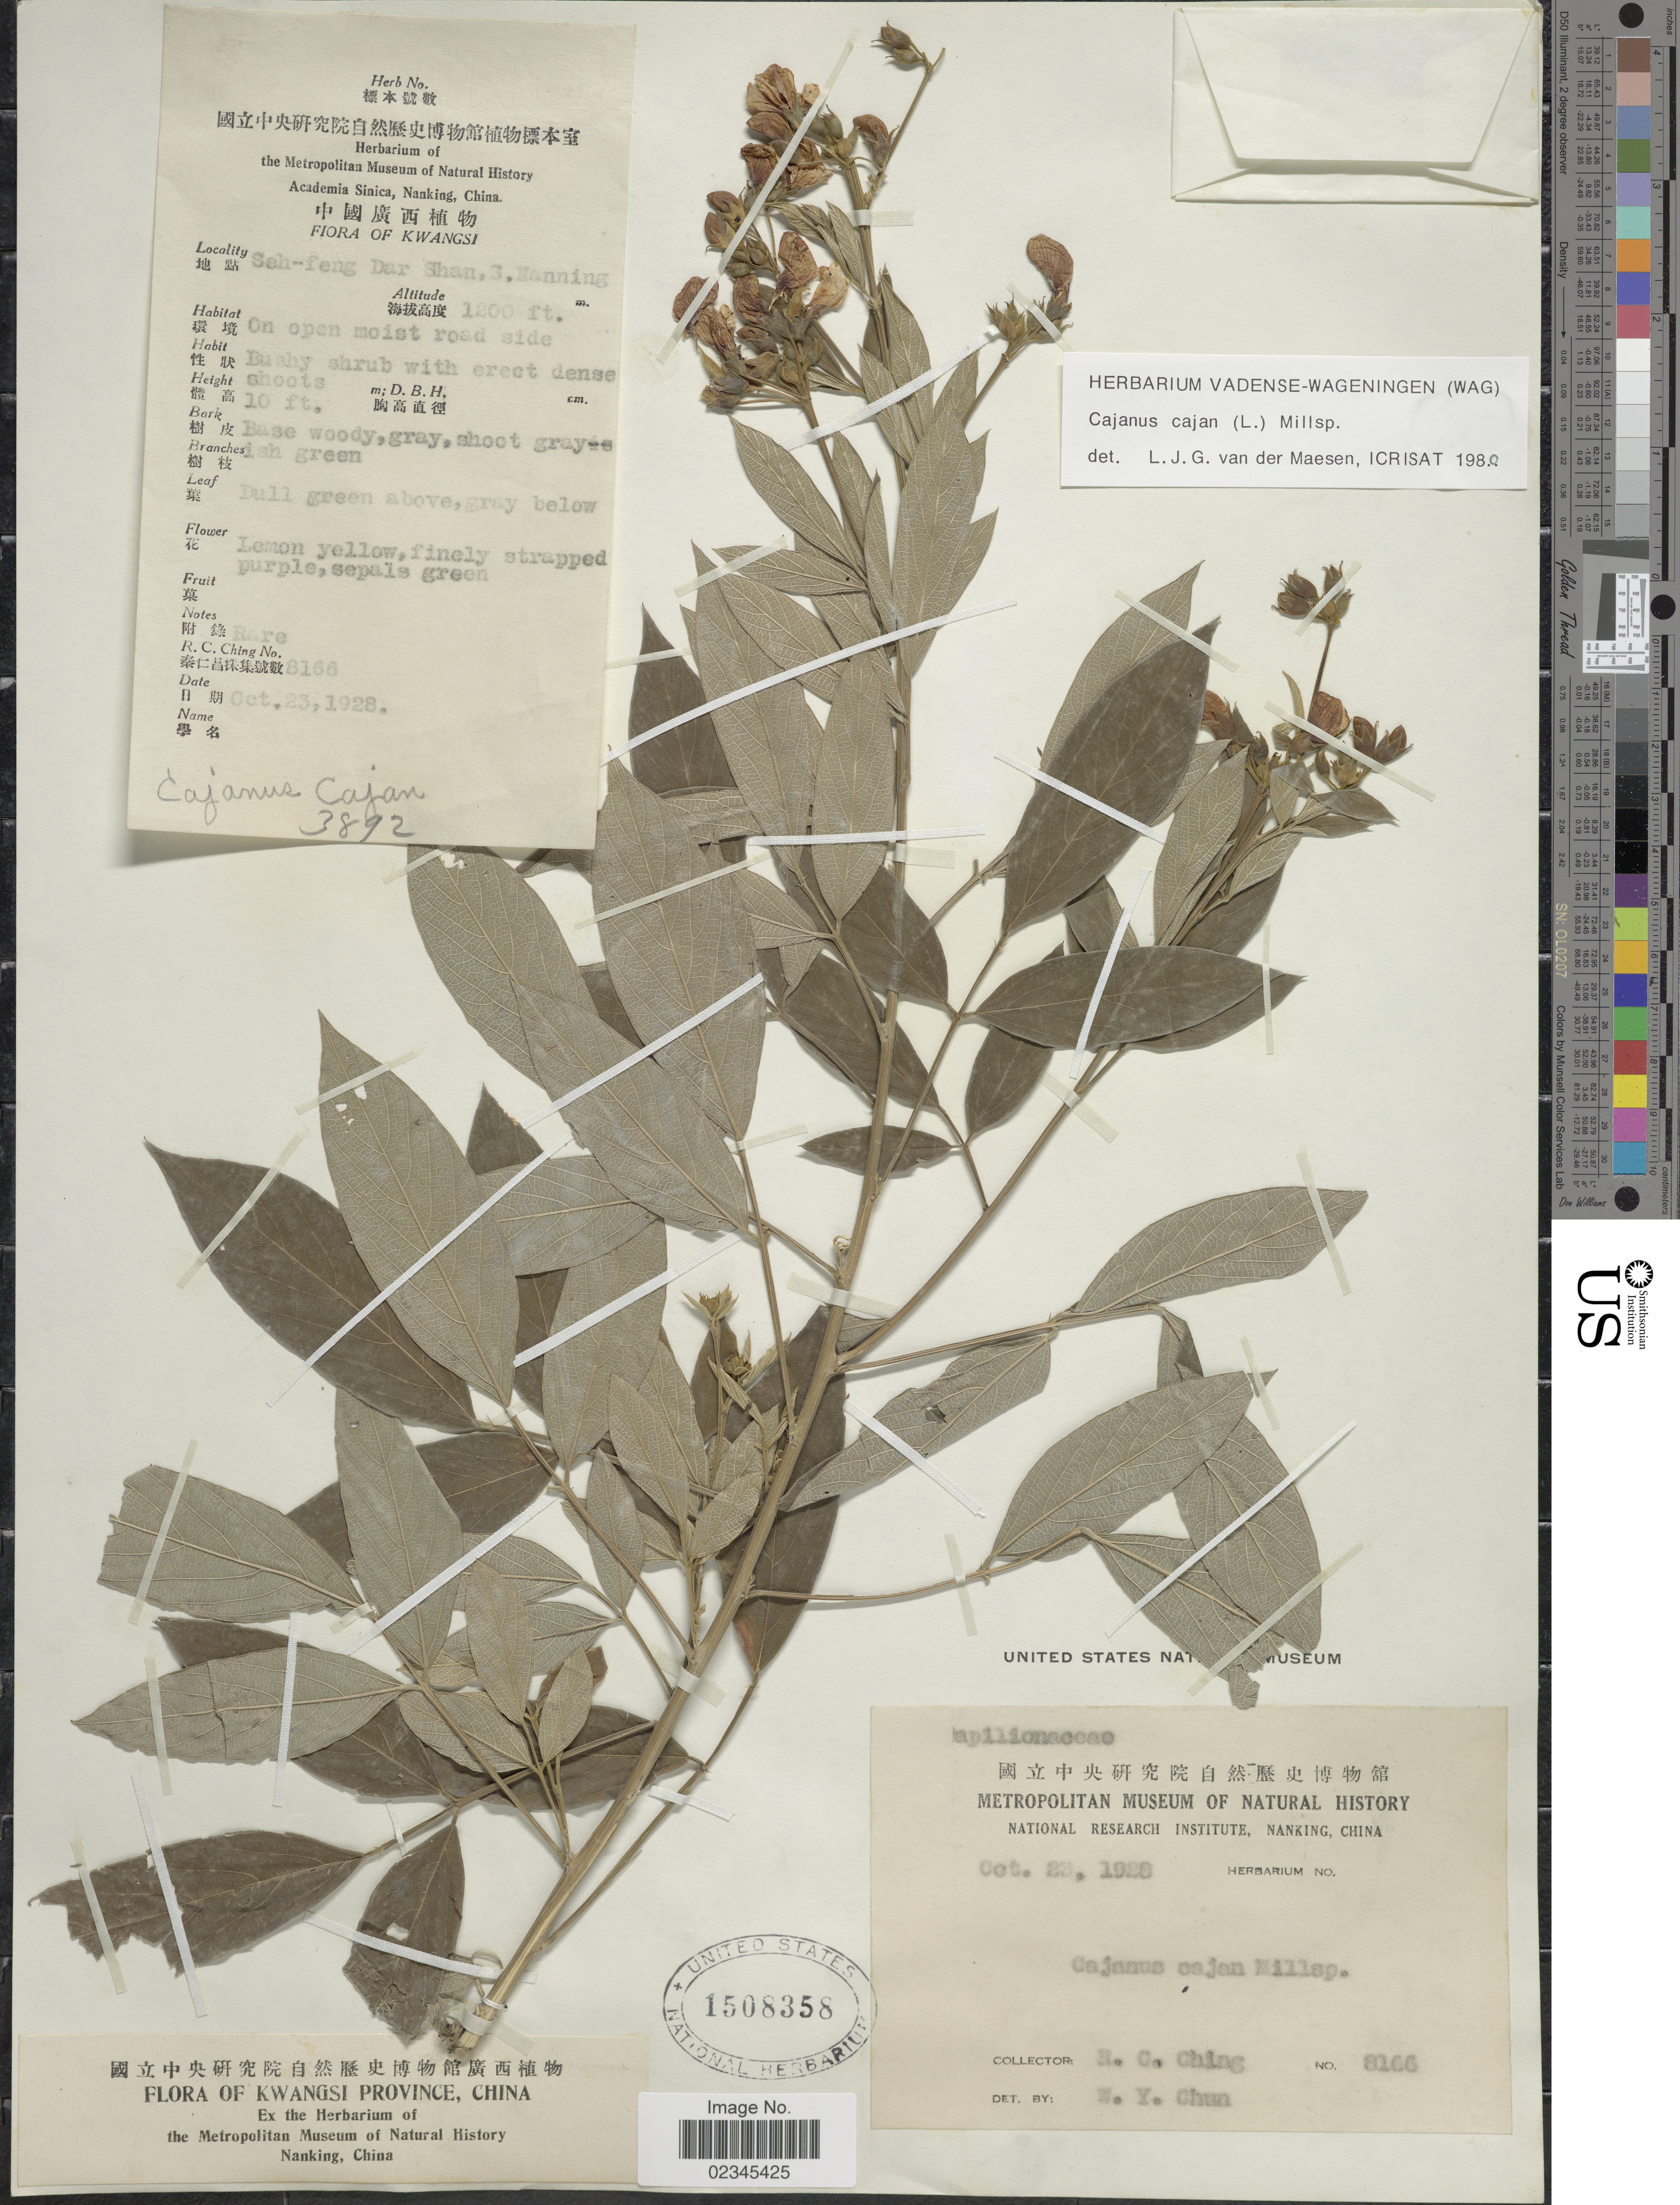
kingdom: Plantae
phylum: Tracheophyta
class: Magnoliopsida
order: Fabales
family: Fabaceae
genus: Cajanus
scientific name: Cajanus cajan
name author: (L.) Huth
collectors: R. C. Ching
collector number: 8166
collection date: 1928-10-23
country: China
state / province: Guangxi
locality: Kwangsi Province. Seh-feng Dar Shan, S. Nanning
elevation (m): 366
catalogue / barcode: US 1508358